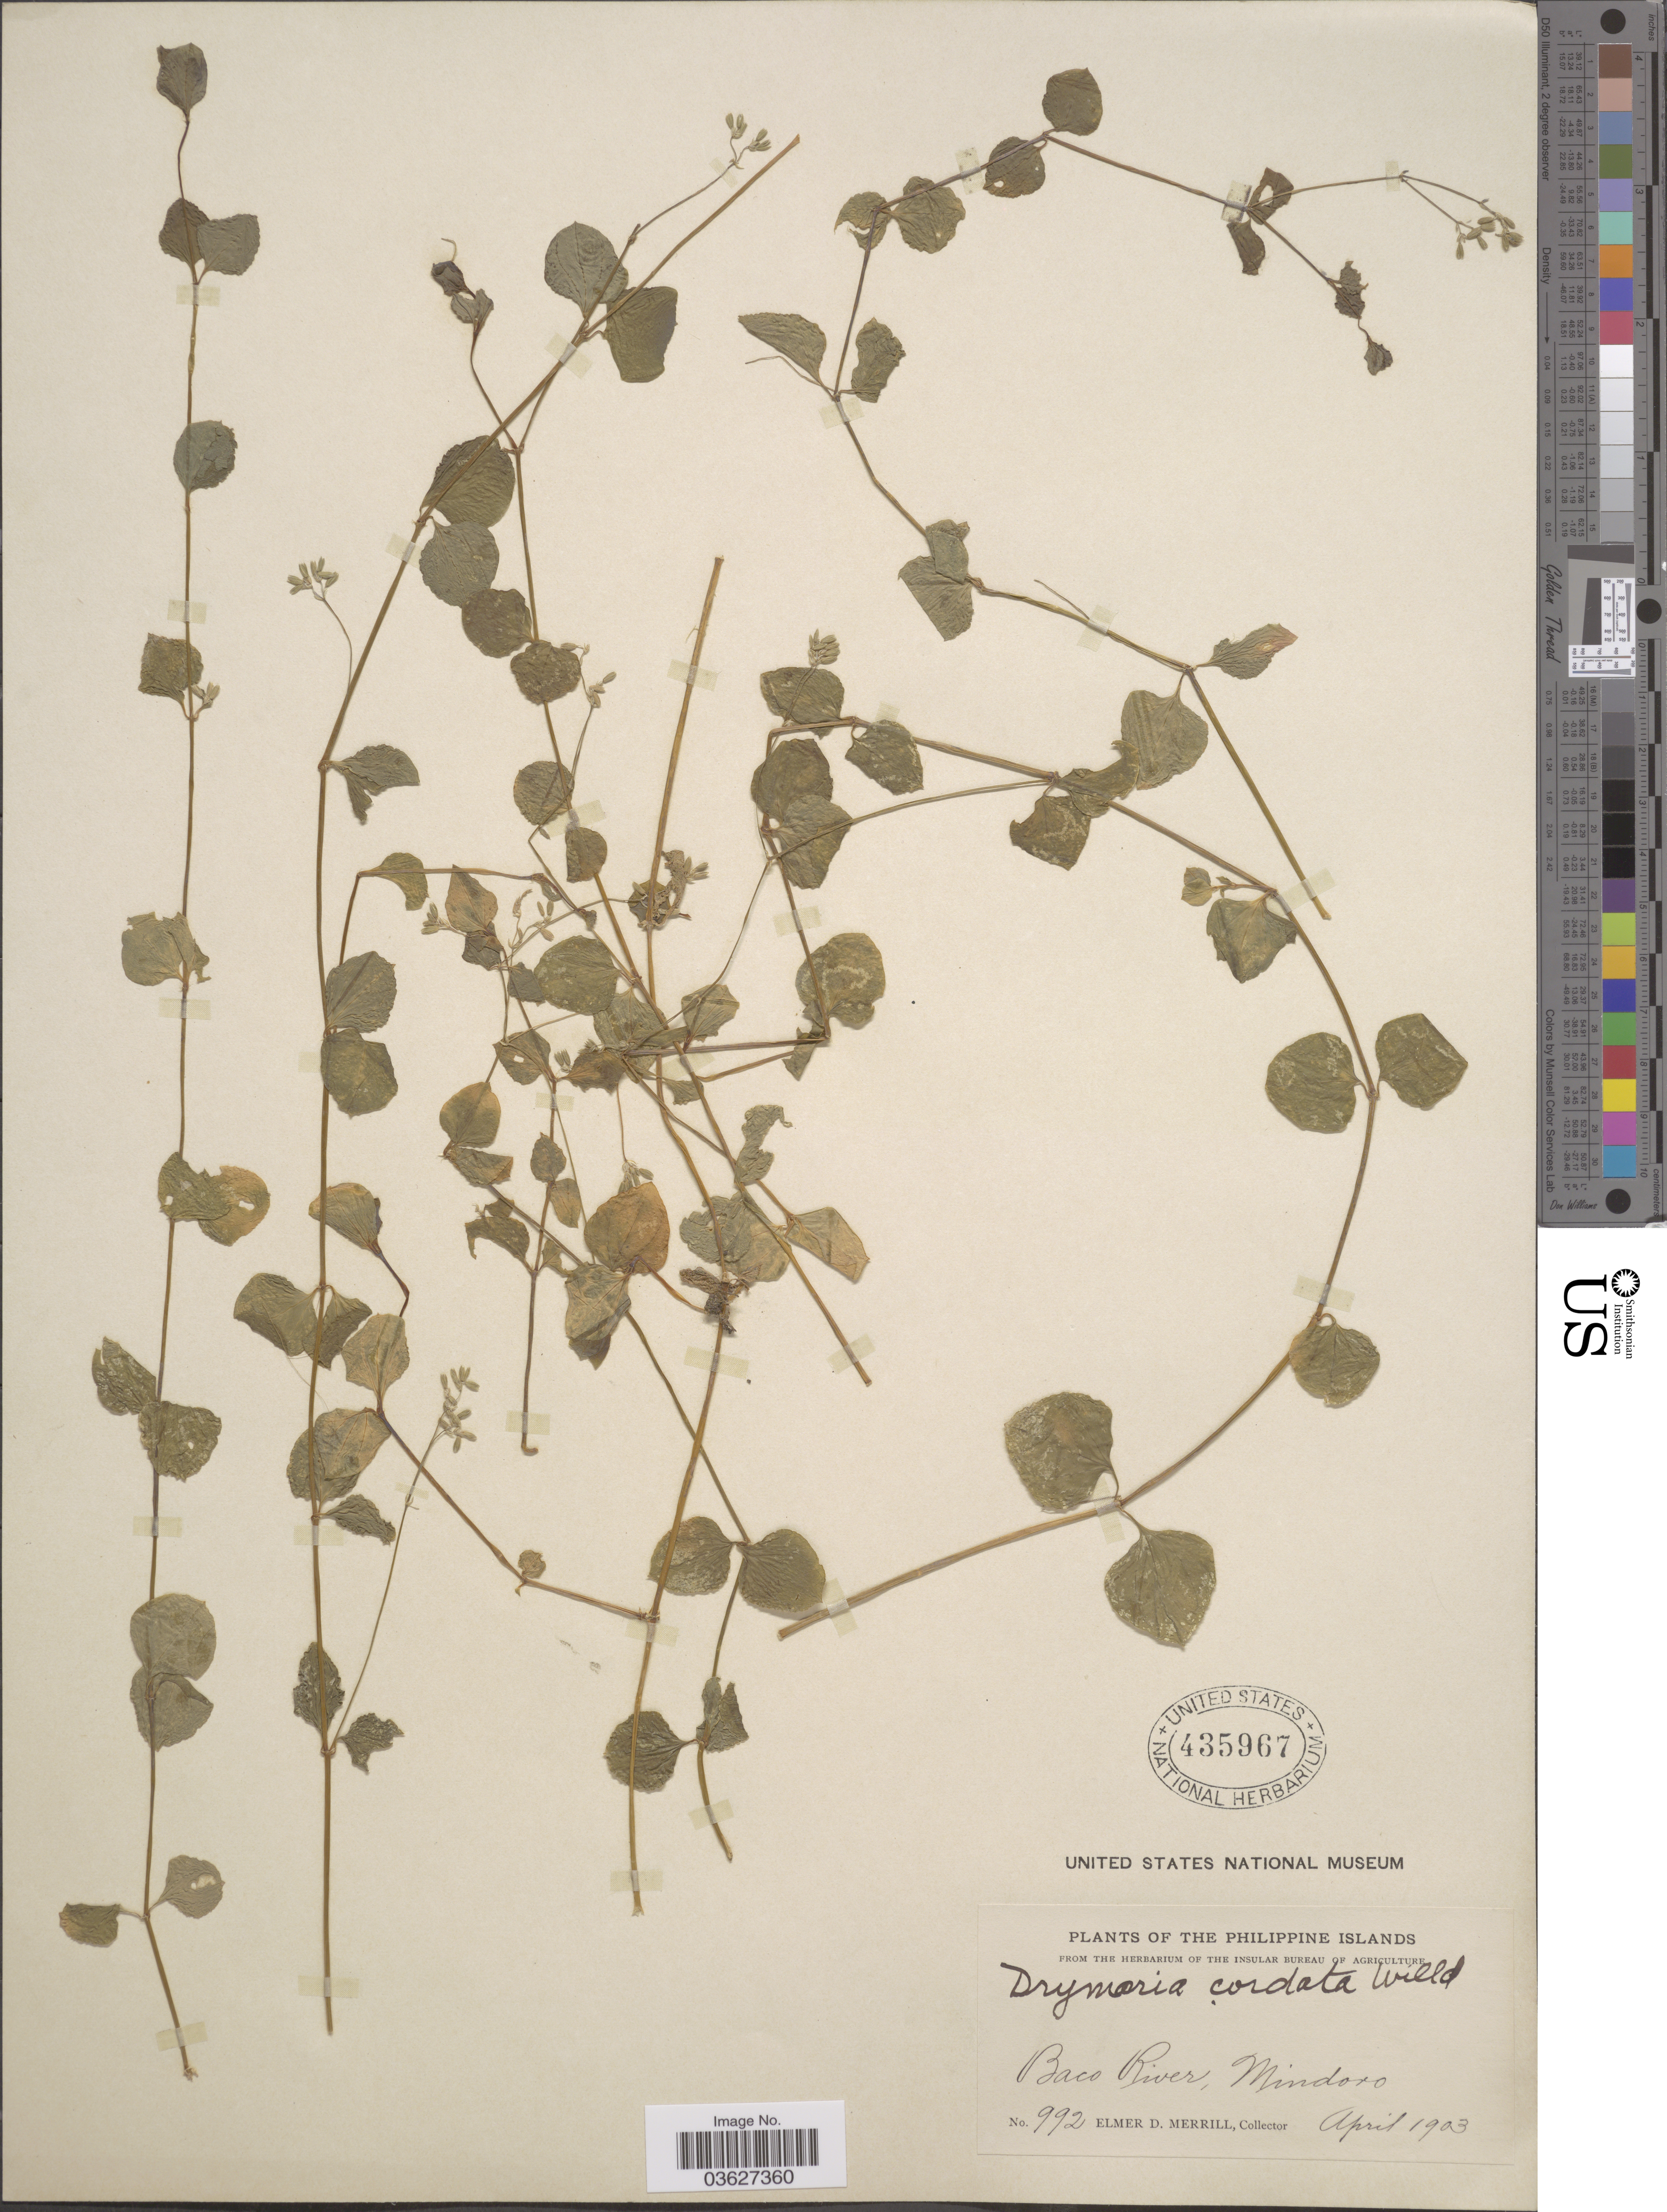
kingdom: Plantae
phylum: Tracheophyta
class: Magnoliopsida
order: Caryophyllales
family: Caryophyllaceae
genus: Drymaria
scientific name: Drymaria cordata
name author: (L.) Willd. ex Schult.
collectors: E. D. Merrill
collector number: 992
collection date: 1903-04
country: Philippines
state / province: Mimaropa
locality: Baco River, Mindoro.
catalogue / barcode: US 435967